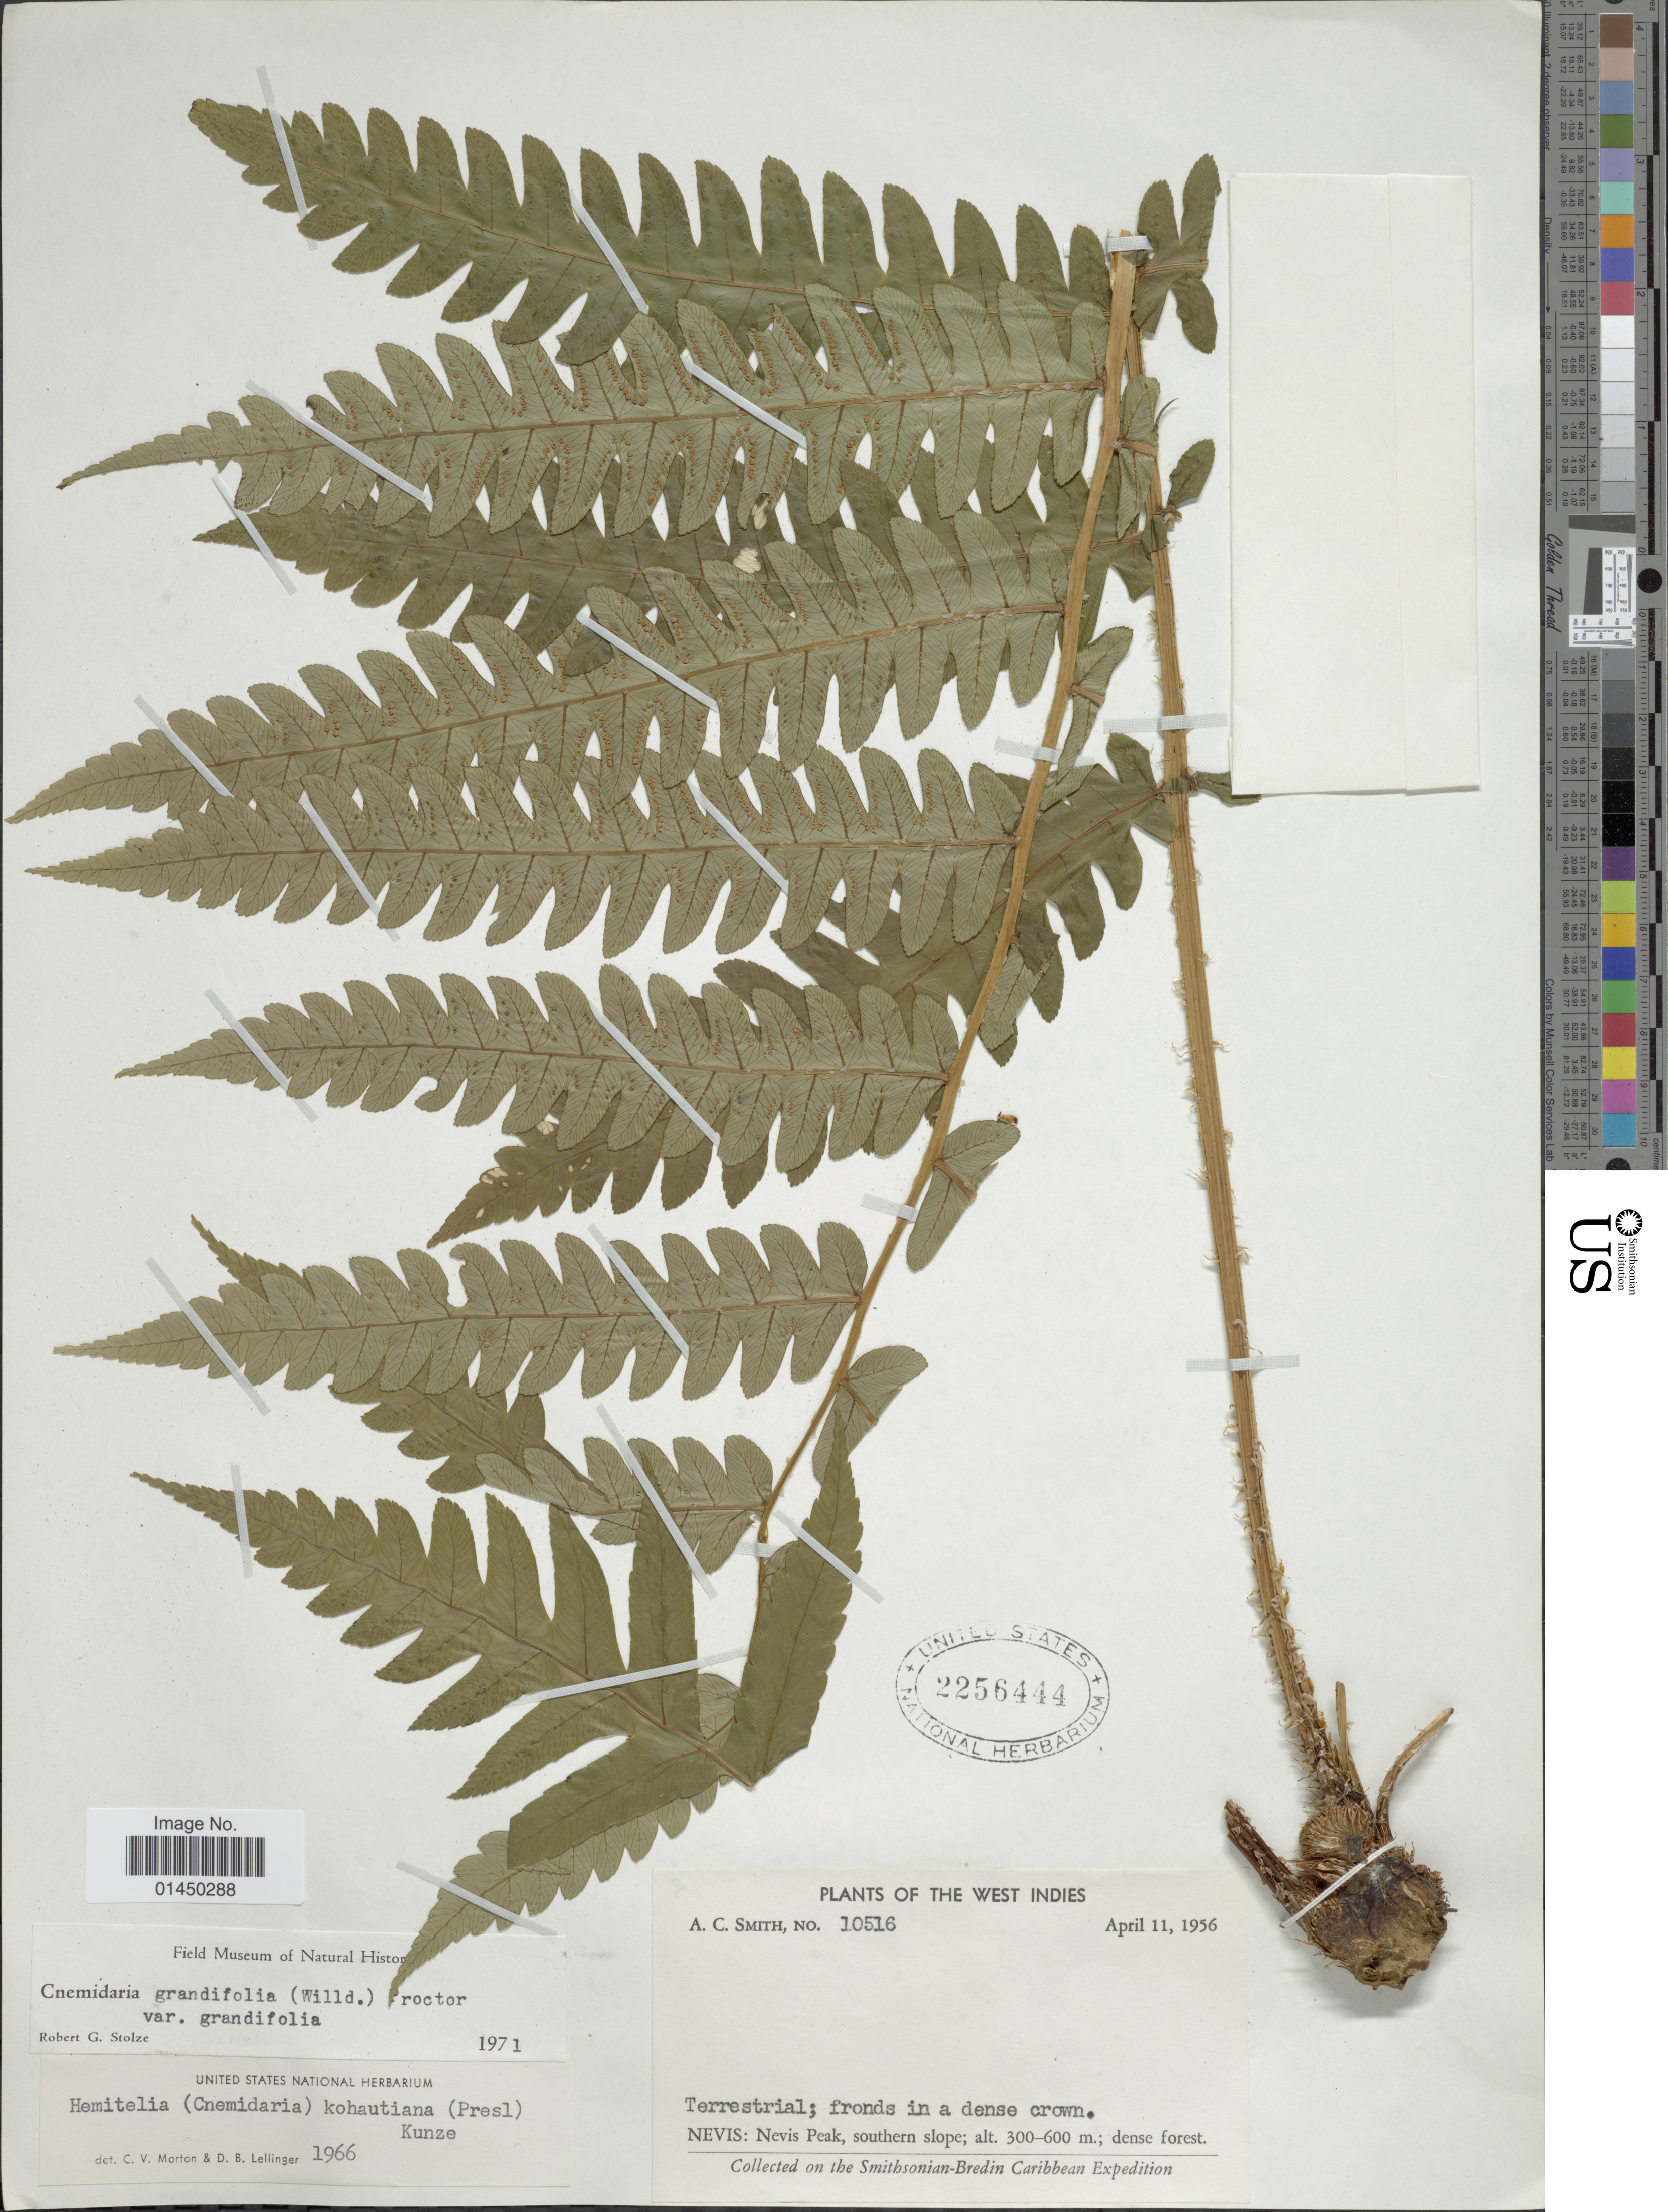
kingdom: Plantae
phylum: Tracheophyta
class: Polypodiopsida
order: Cyatheales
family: Cyatheaceae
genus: Cyathea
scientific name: Cyathea grandifolia var. grandifolia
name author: Willd.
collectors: A. C. Smith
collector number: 10516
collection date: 1956-04-11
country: St. Christopher-Nevis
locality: Nevis: Nevis Peak, southern slope.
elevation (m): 300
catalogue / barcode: US 2256444